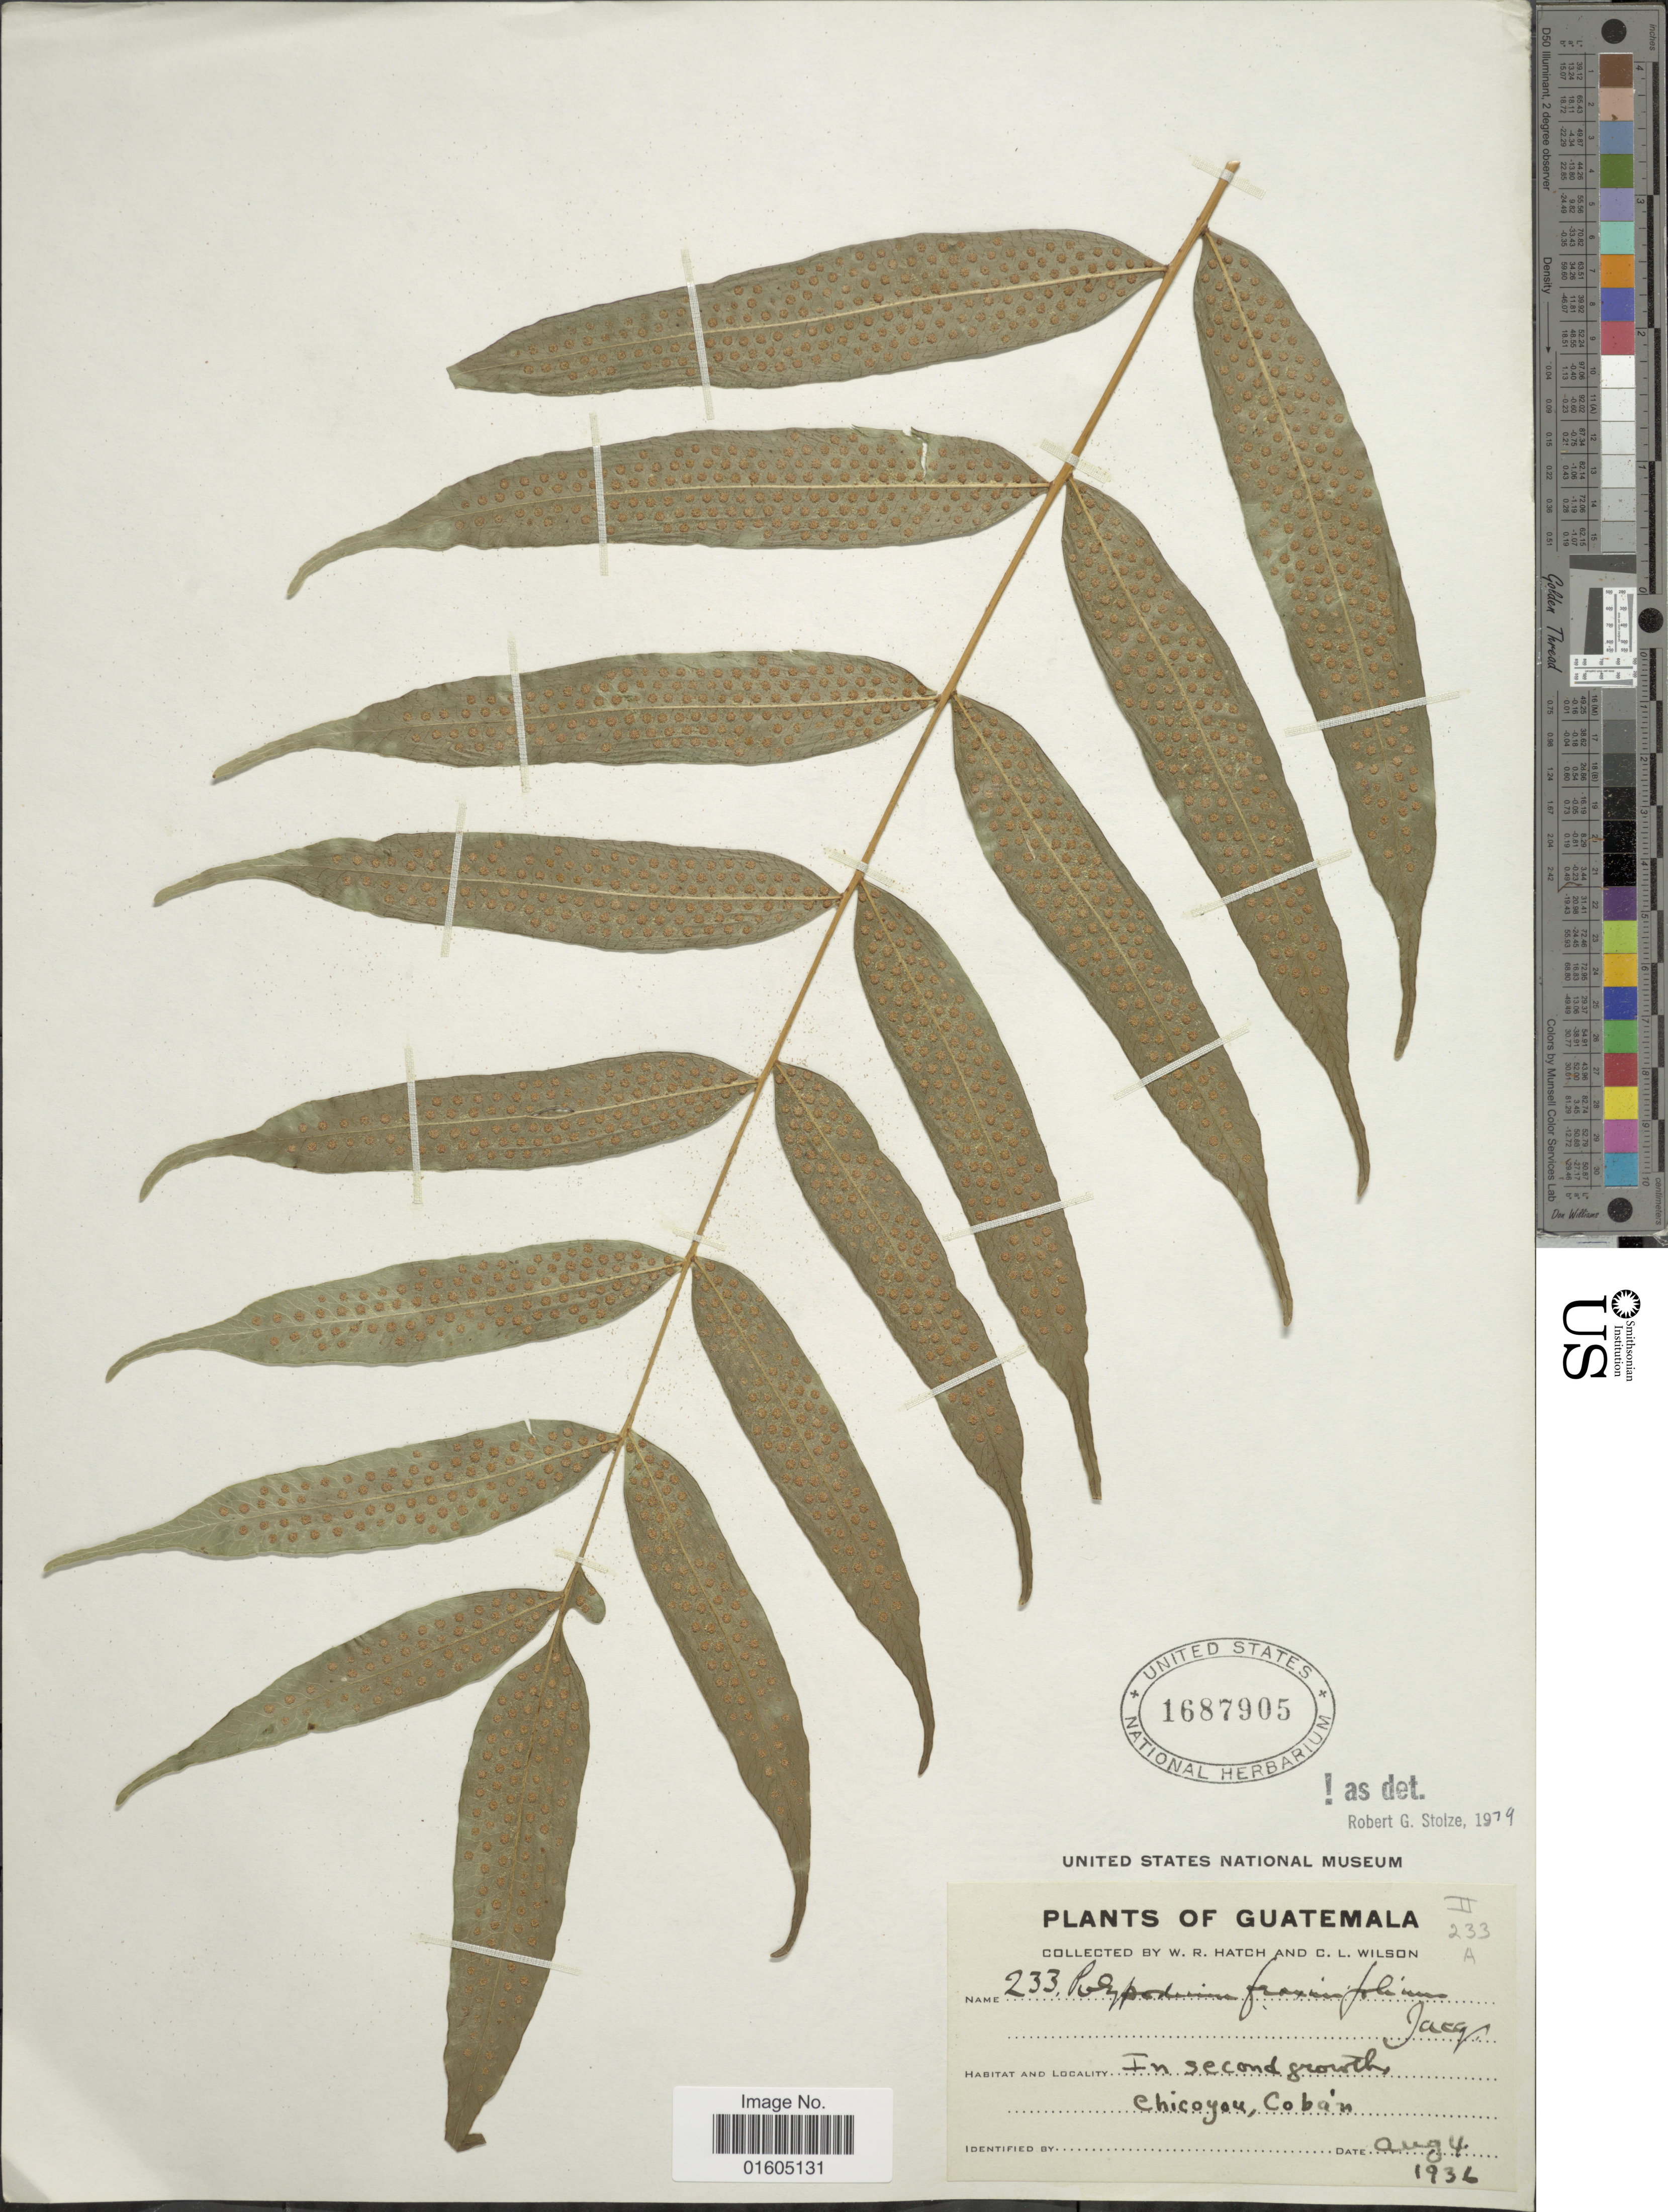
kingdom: Plantae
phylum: Tracheophyta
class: Polypodiopsida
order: Polypodiales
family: Polypodiaceae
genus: Serpocaulon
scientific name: Serpocaulon fraxinifolium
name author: (Jacq.) A.R. Sm.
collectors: W. Hatch & C. L. Wilson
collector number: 233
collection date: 1936-08-04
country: Guatemala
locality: Guatemala. In second growth. Chicayou, Coban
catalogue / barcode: US 1687905